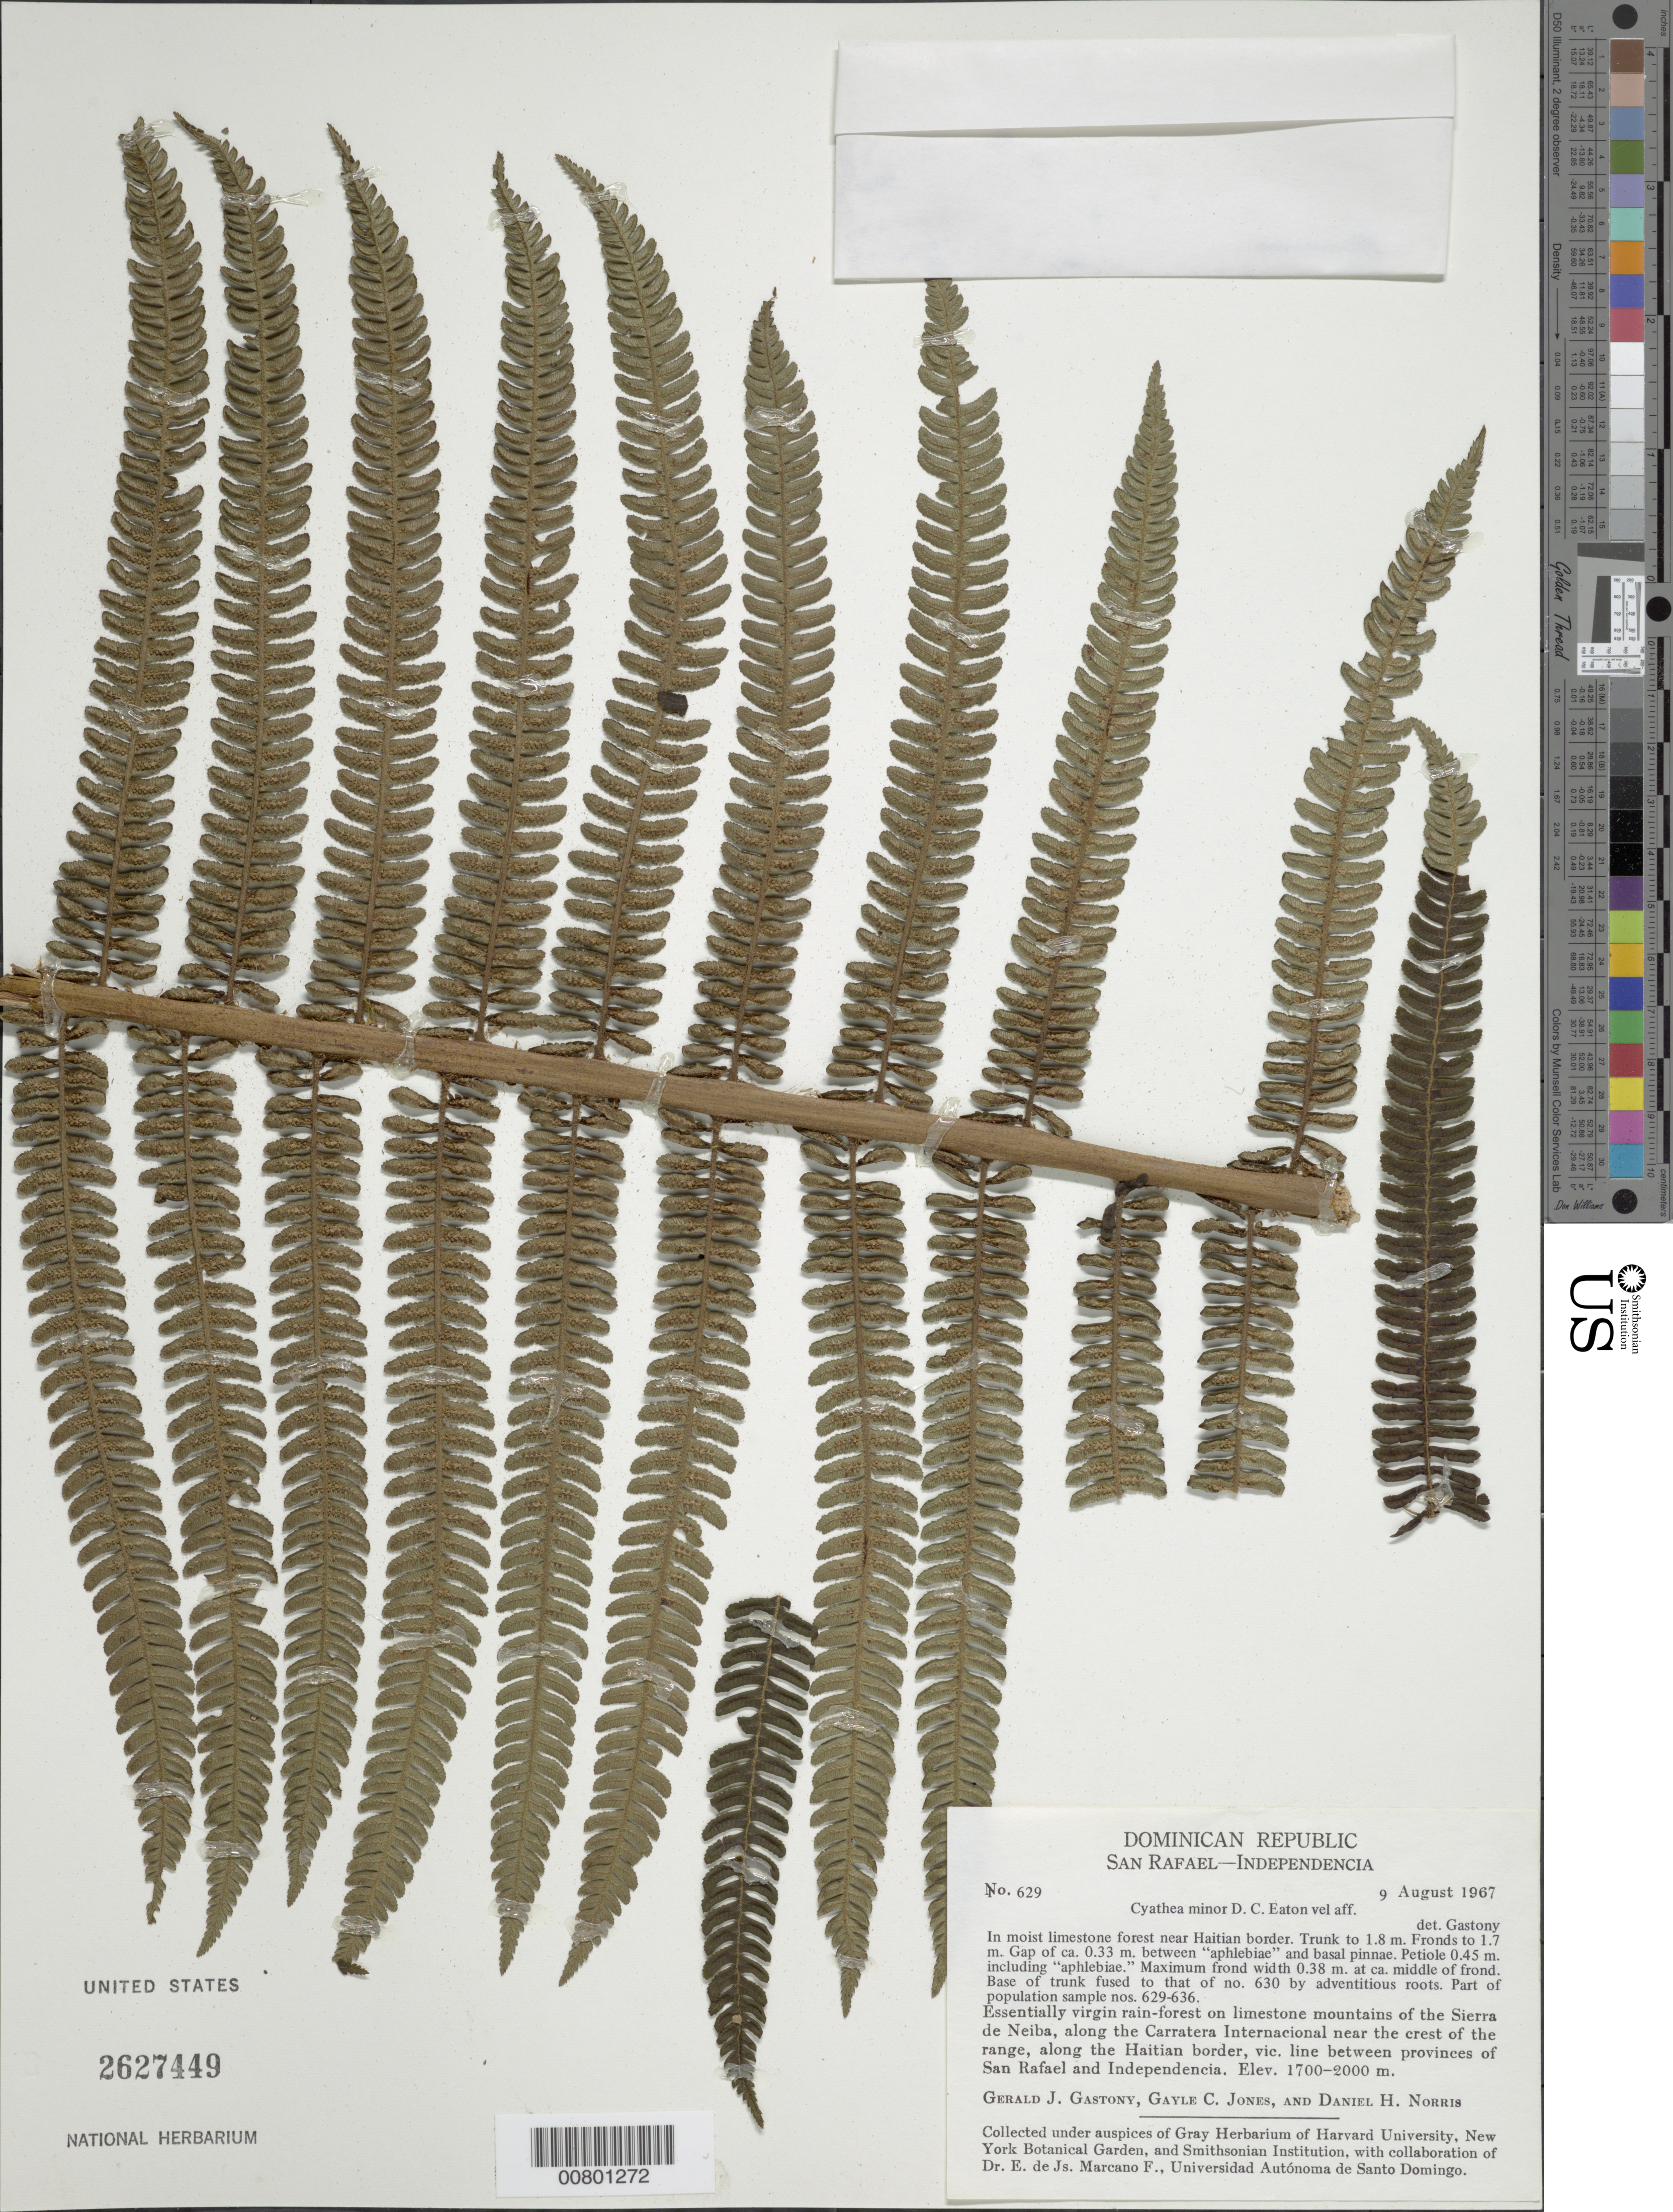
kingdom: Plantae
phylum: Tracheophyta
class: Polypodiopsida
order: Cyatheales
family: Cyatheaceae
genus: Alsophila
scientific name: Alsophila minor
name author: (D.C. Eaton) R.M. Tryon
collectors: G. Gastony, G. C. Jones & D. H. Norris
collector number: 629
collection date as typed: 09 Aug 1967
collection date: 1967-08-09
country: Dominican Republic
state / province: Independencia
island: Hispaniola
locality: San Rafael-Independencia, Sierra de Neiba, Carratera Internacional, along Haitian border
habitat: Essentially virgin rainforest on limestone mountains; moist limestone forest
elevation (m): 1700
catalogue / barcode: US 2627449